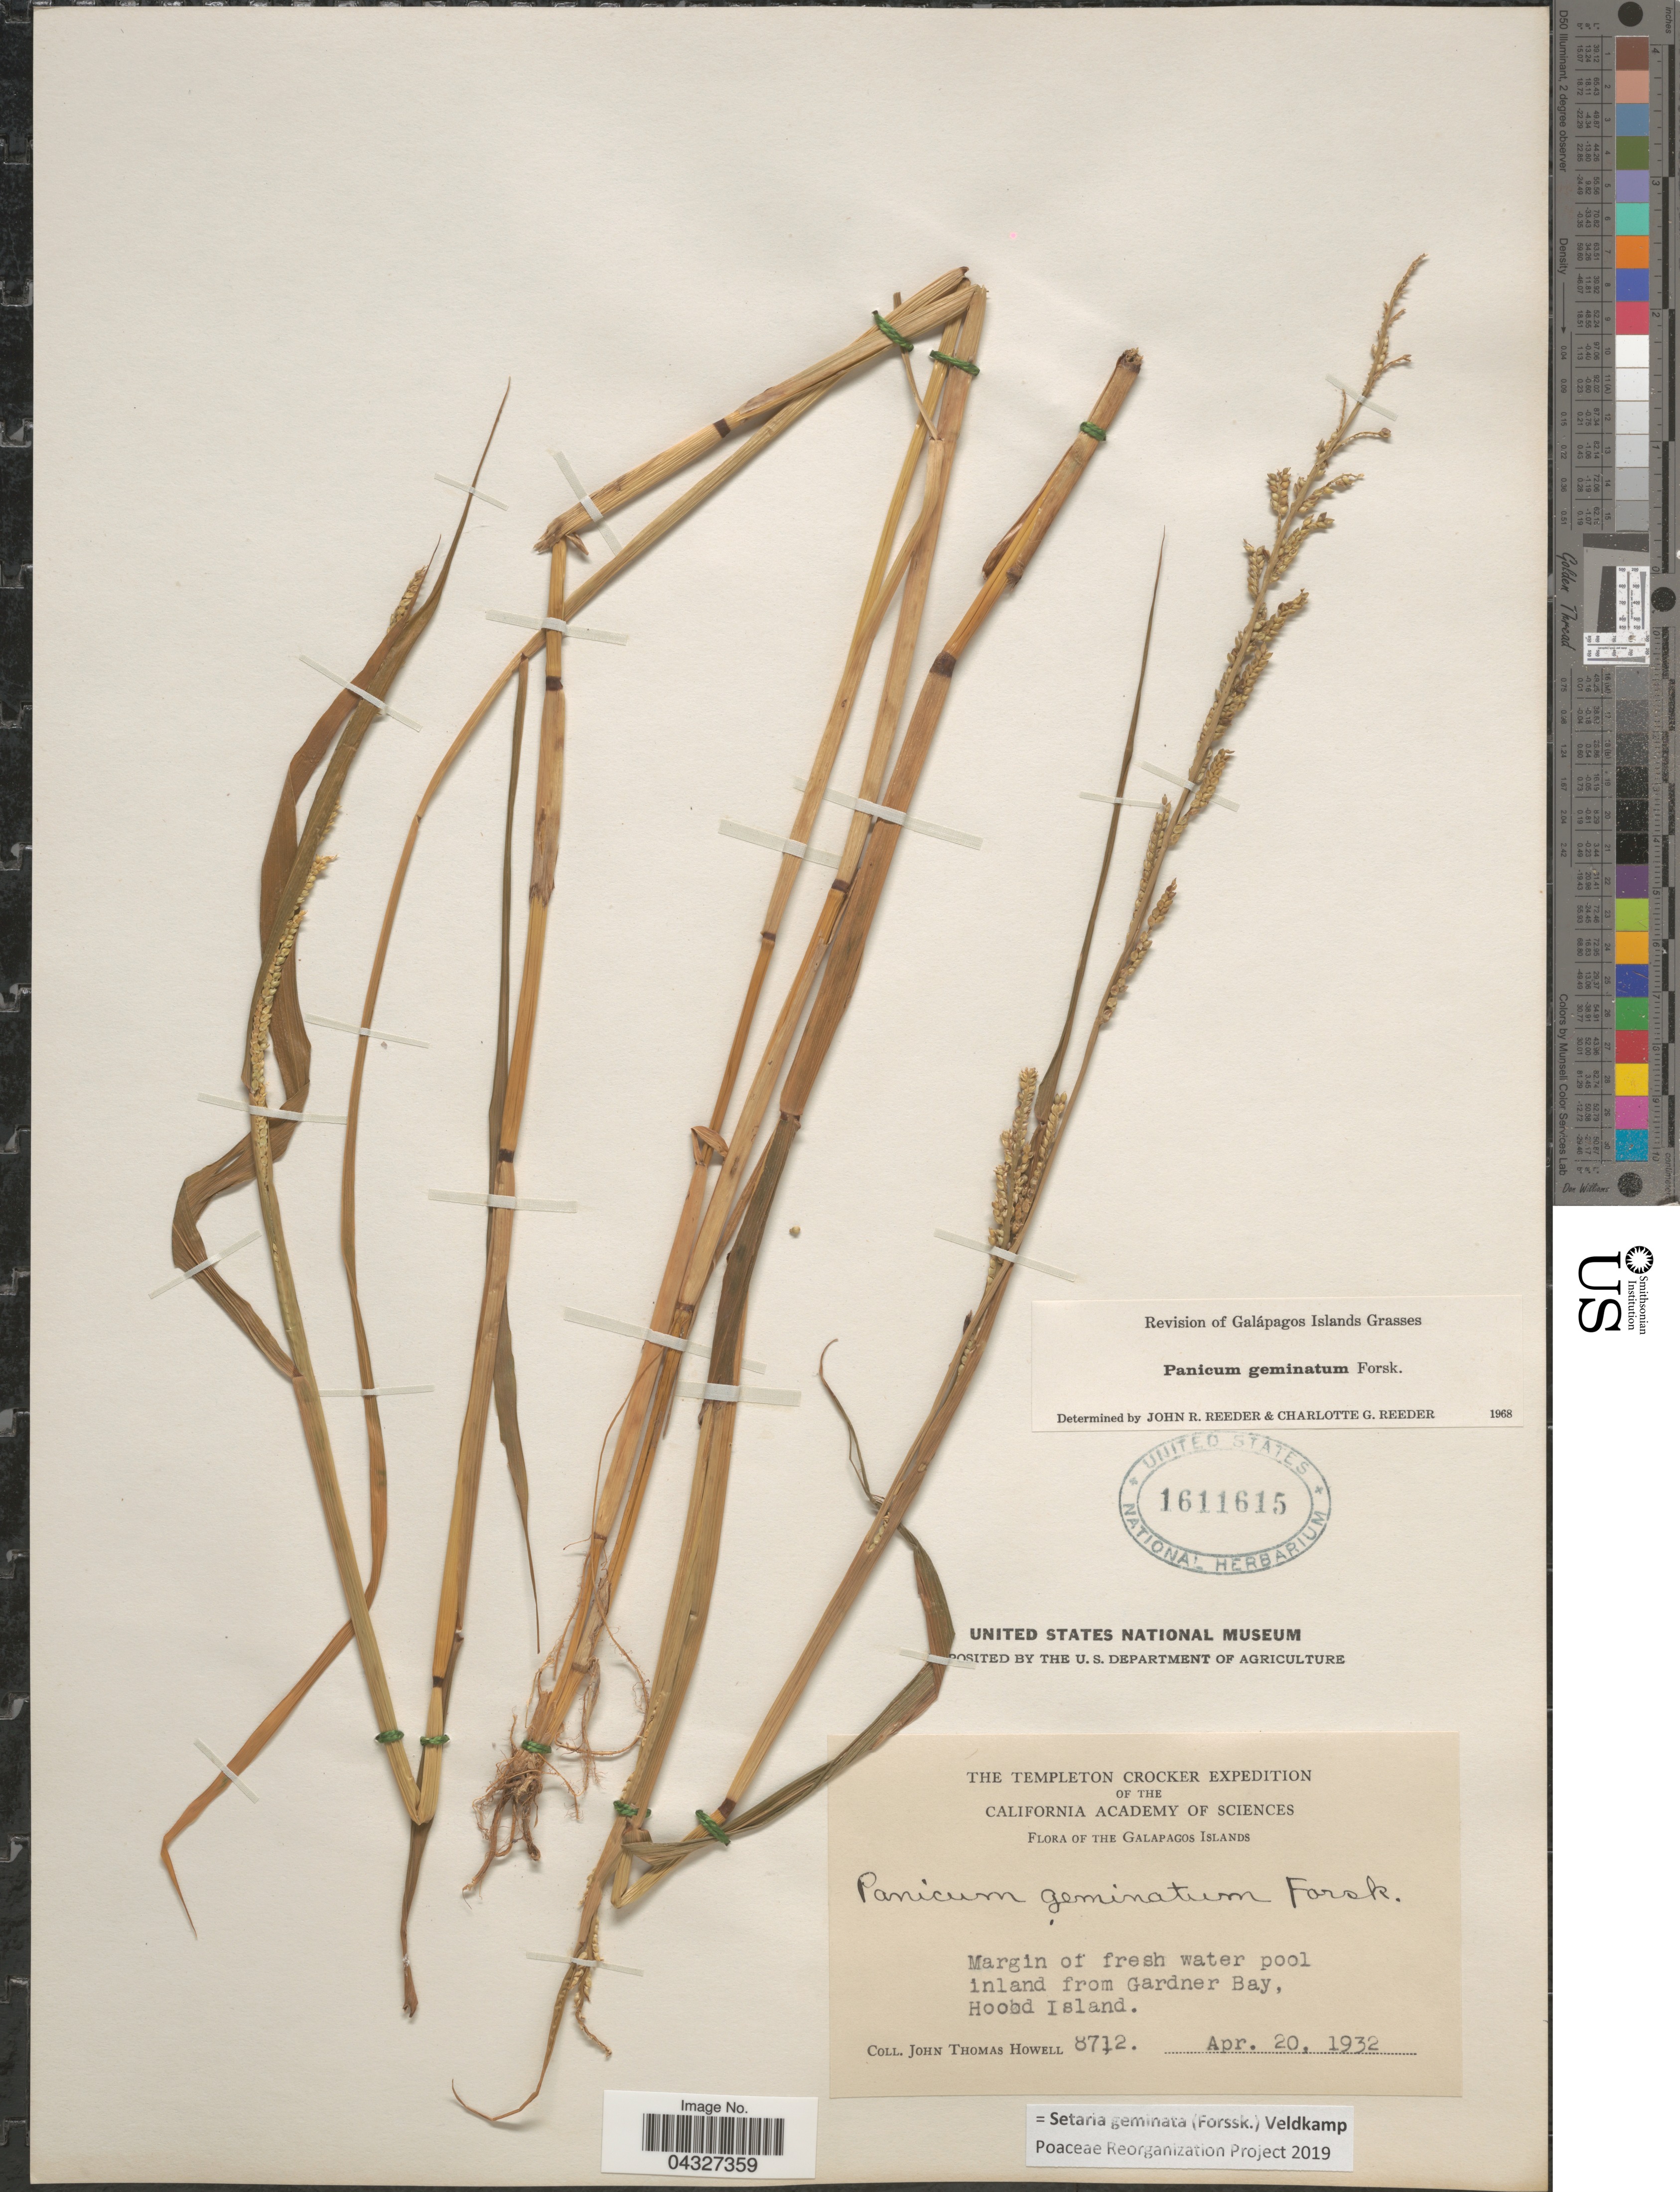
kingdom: Plantae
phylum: Tracheophyta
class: Liliopsida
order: Poales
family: Poaceae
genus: Setaria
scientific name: Setaria geminata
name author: (Forssk.) Veldkamp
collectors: J. T. Howell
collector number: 8712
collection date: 1932-04-20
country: Ecuador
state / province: Colón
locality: The Templeton Crocker Expedition. Galapagos Islands. Margin of fresh water pool inland from Gardner Bay, Hood Island.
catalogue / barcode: US 1611615